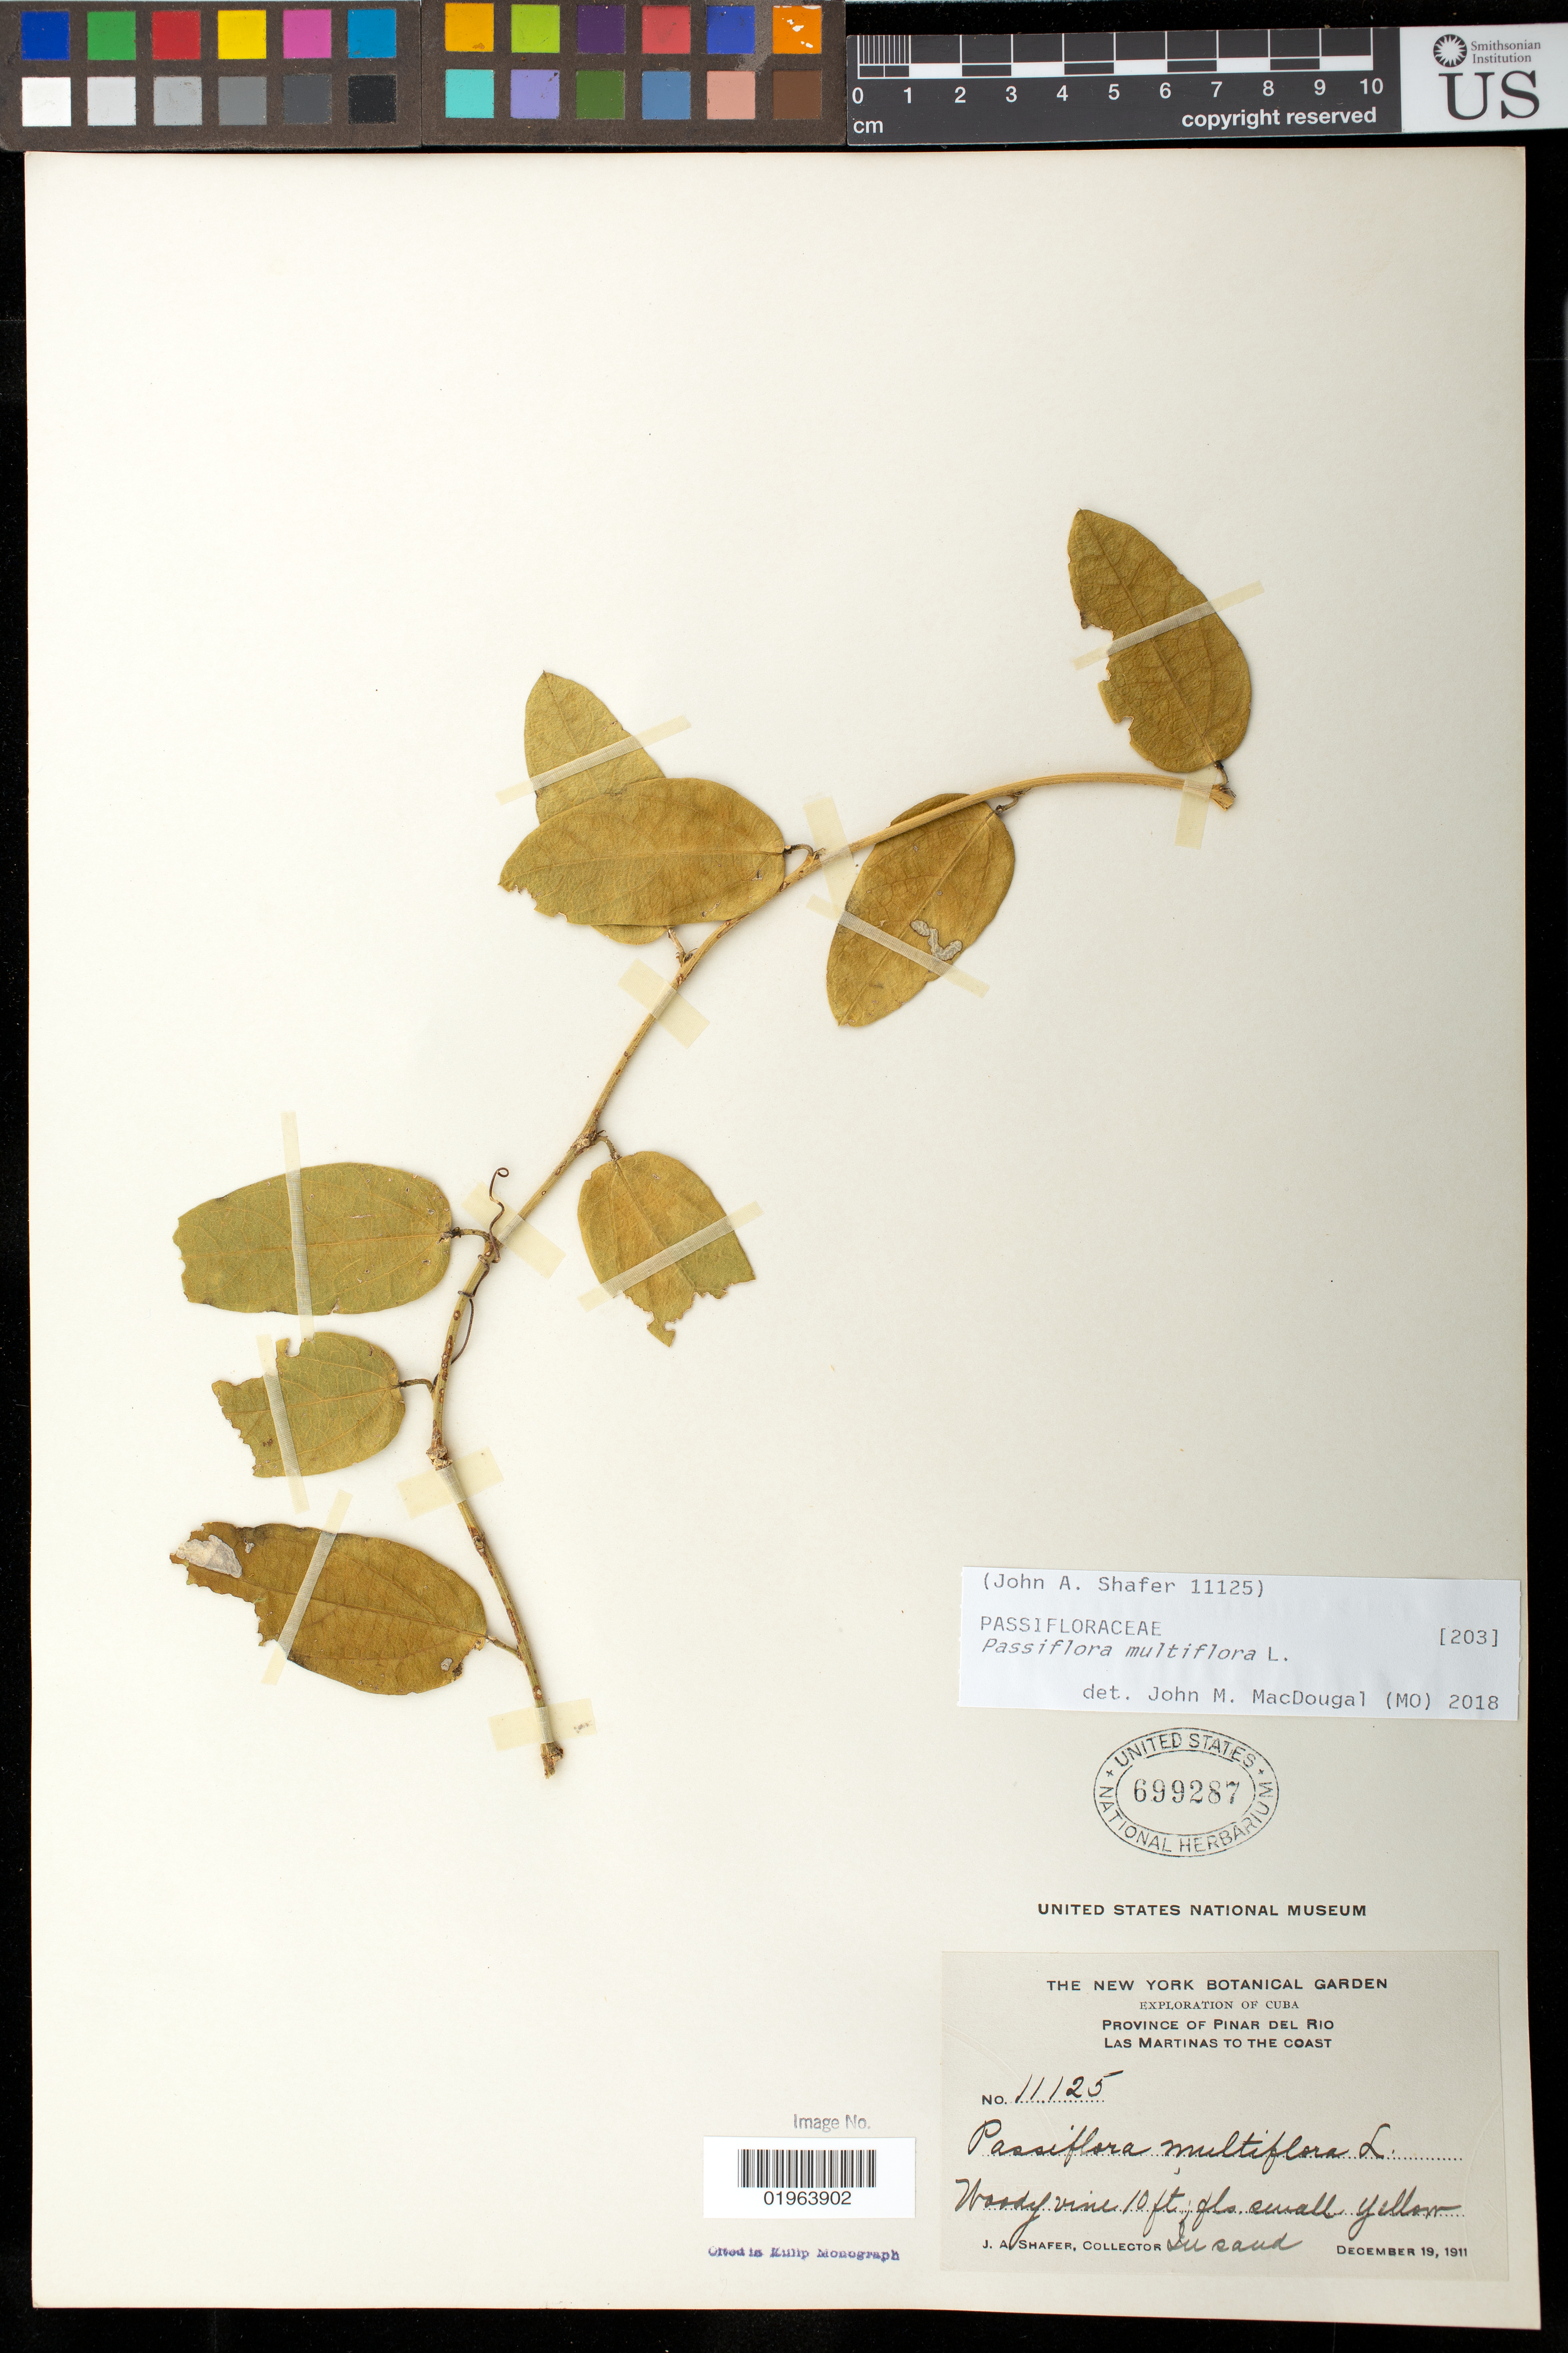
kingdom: Plantae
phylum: Tracheophyta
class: Magnoliopsida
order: Malpighiales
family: Passifloraceae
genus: Passiflora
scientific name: Passiflora multiflora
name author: L.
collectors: J. A. Shafer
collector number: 11125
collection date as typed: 19 Dec 1911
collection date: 1911-12-19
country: Cuba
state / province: Pinar del Río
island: Greater Antilles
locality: Las Martinas to coast.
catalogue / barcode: US 699287